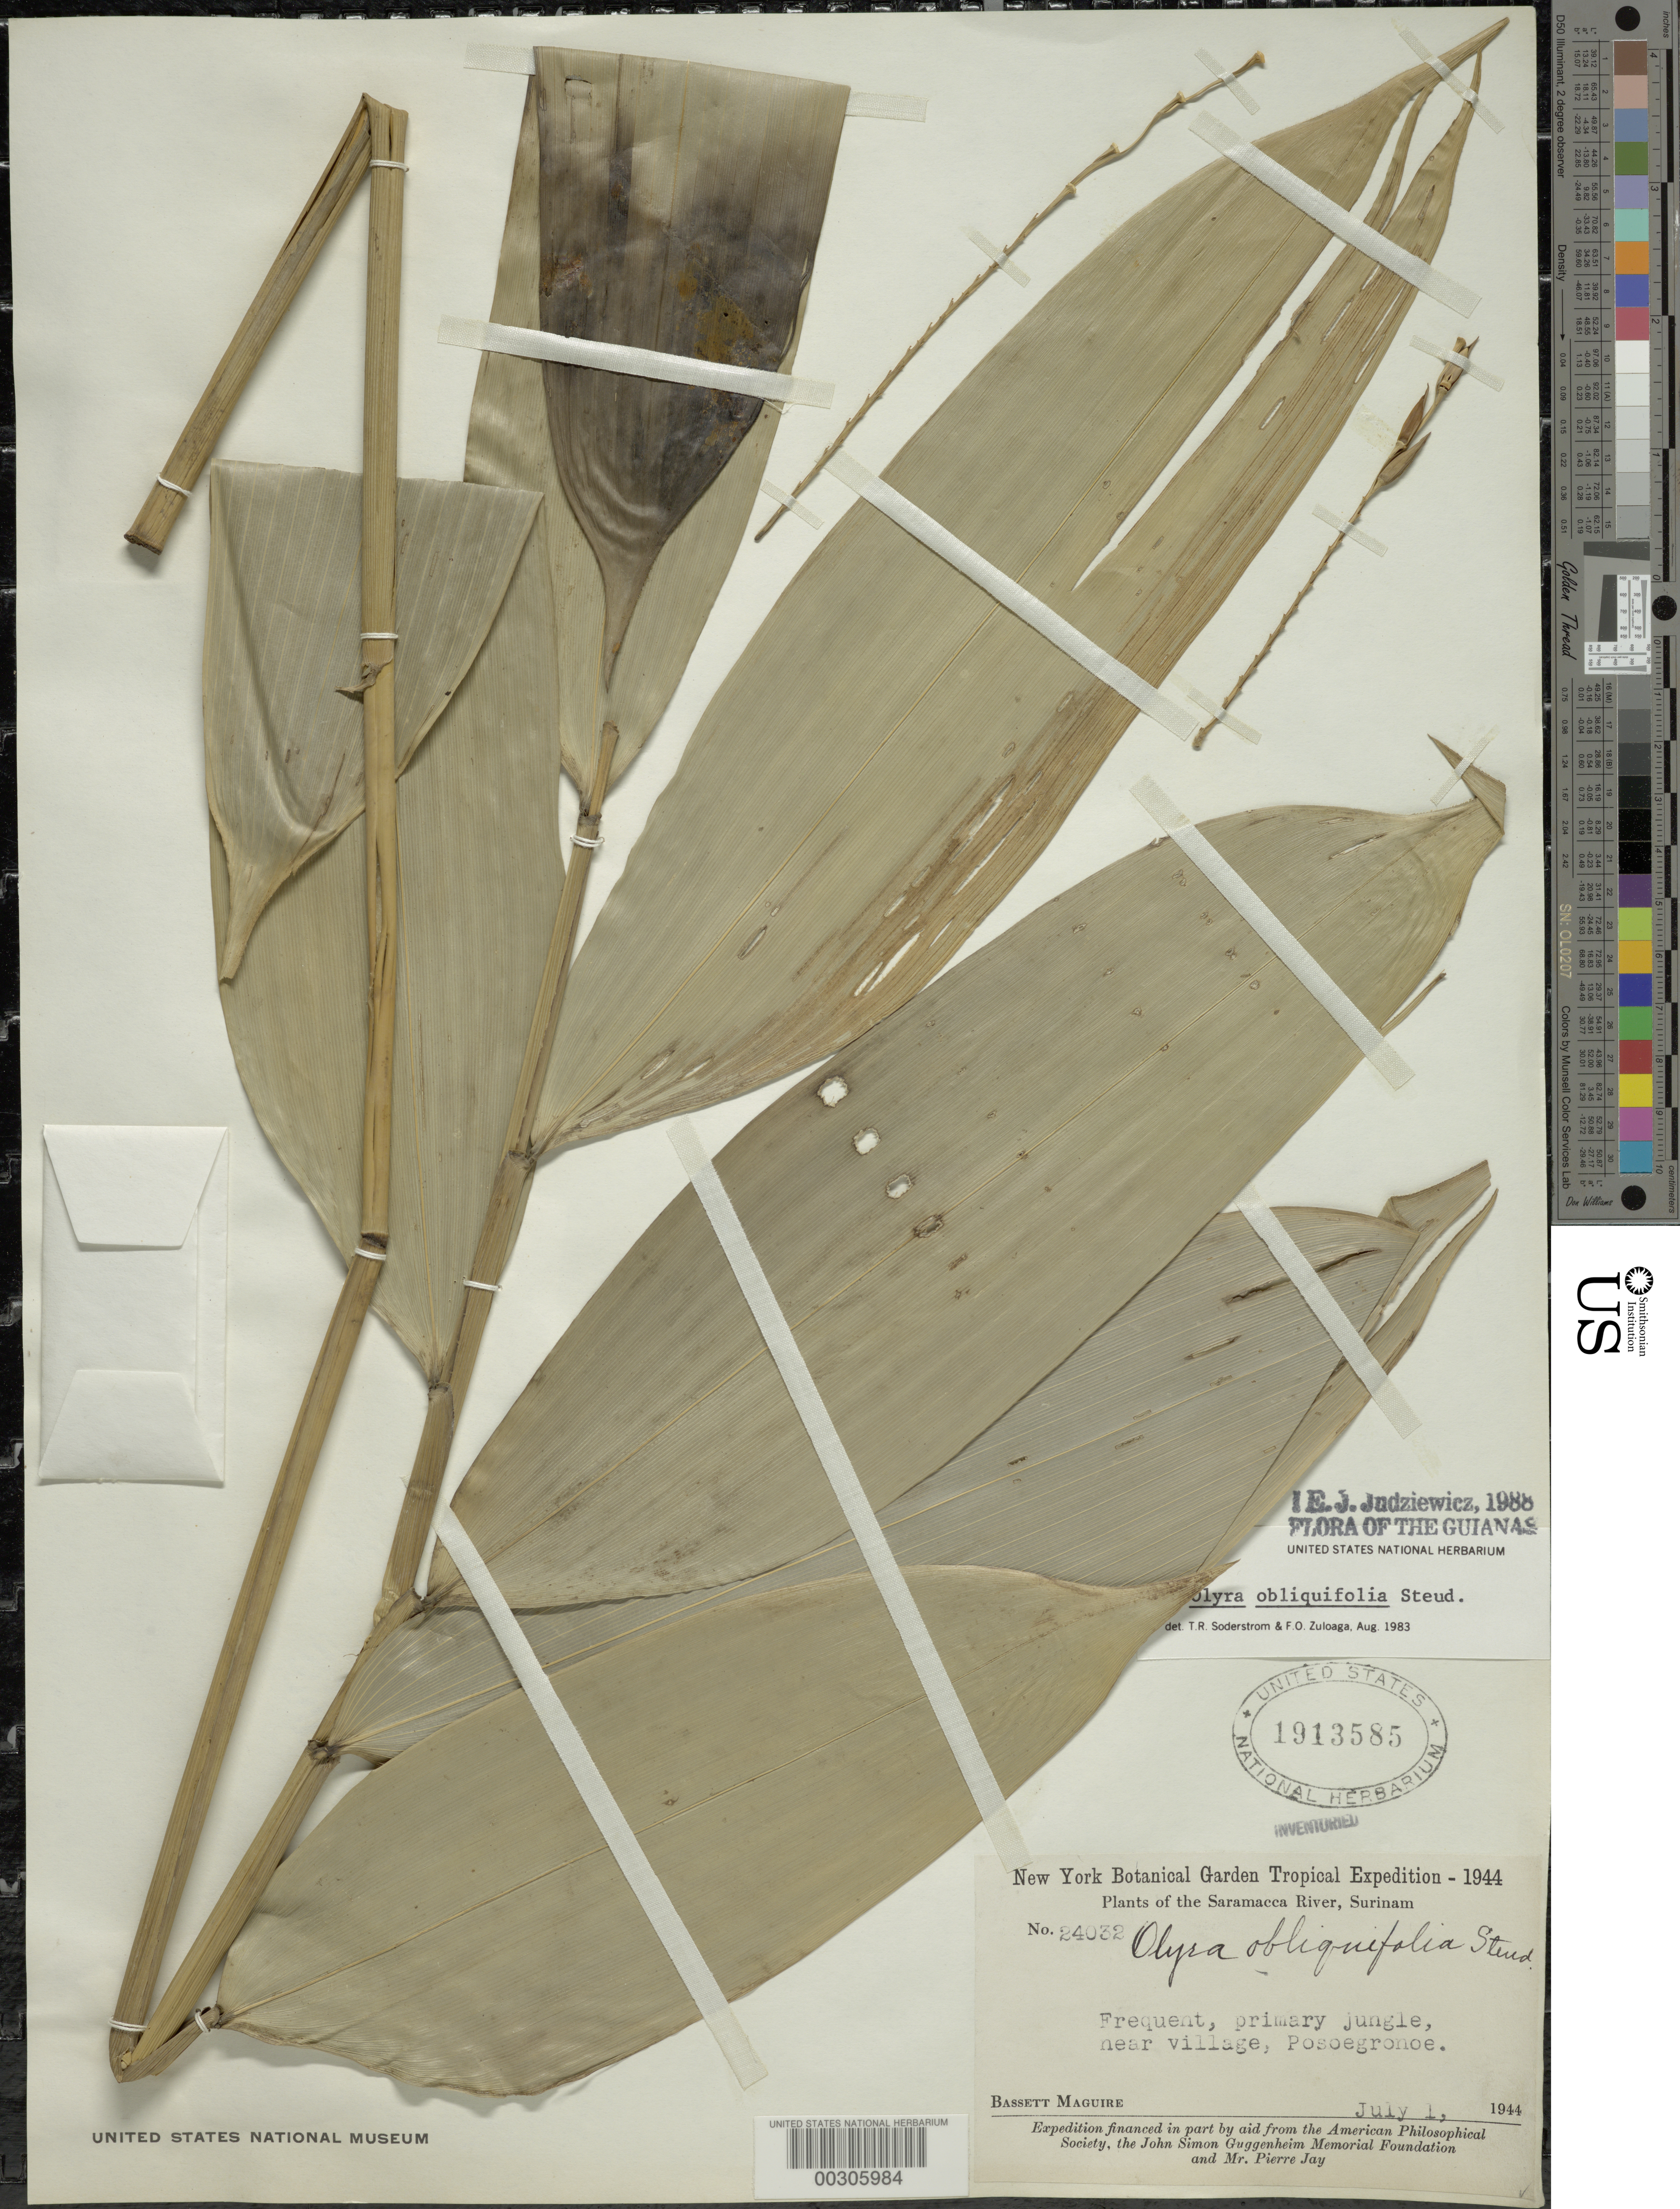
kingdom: Plantae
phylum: Tracheophyta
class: Liliopsida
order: Poales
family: Poaceae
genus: Olyra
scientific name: Olyra obliquifolia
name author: Steud.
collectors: B. Maguire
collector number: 24032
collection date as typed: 01 Jul 1944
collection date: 1944-07-01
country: Suriname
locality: Saramacca river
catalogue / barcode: US 1913585